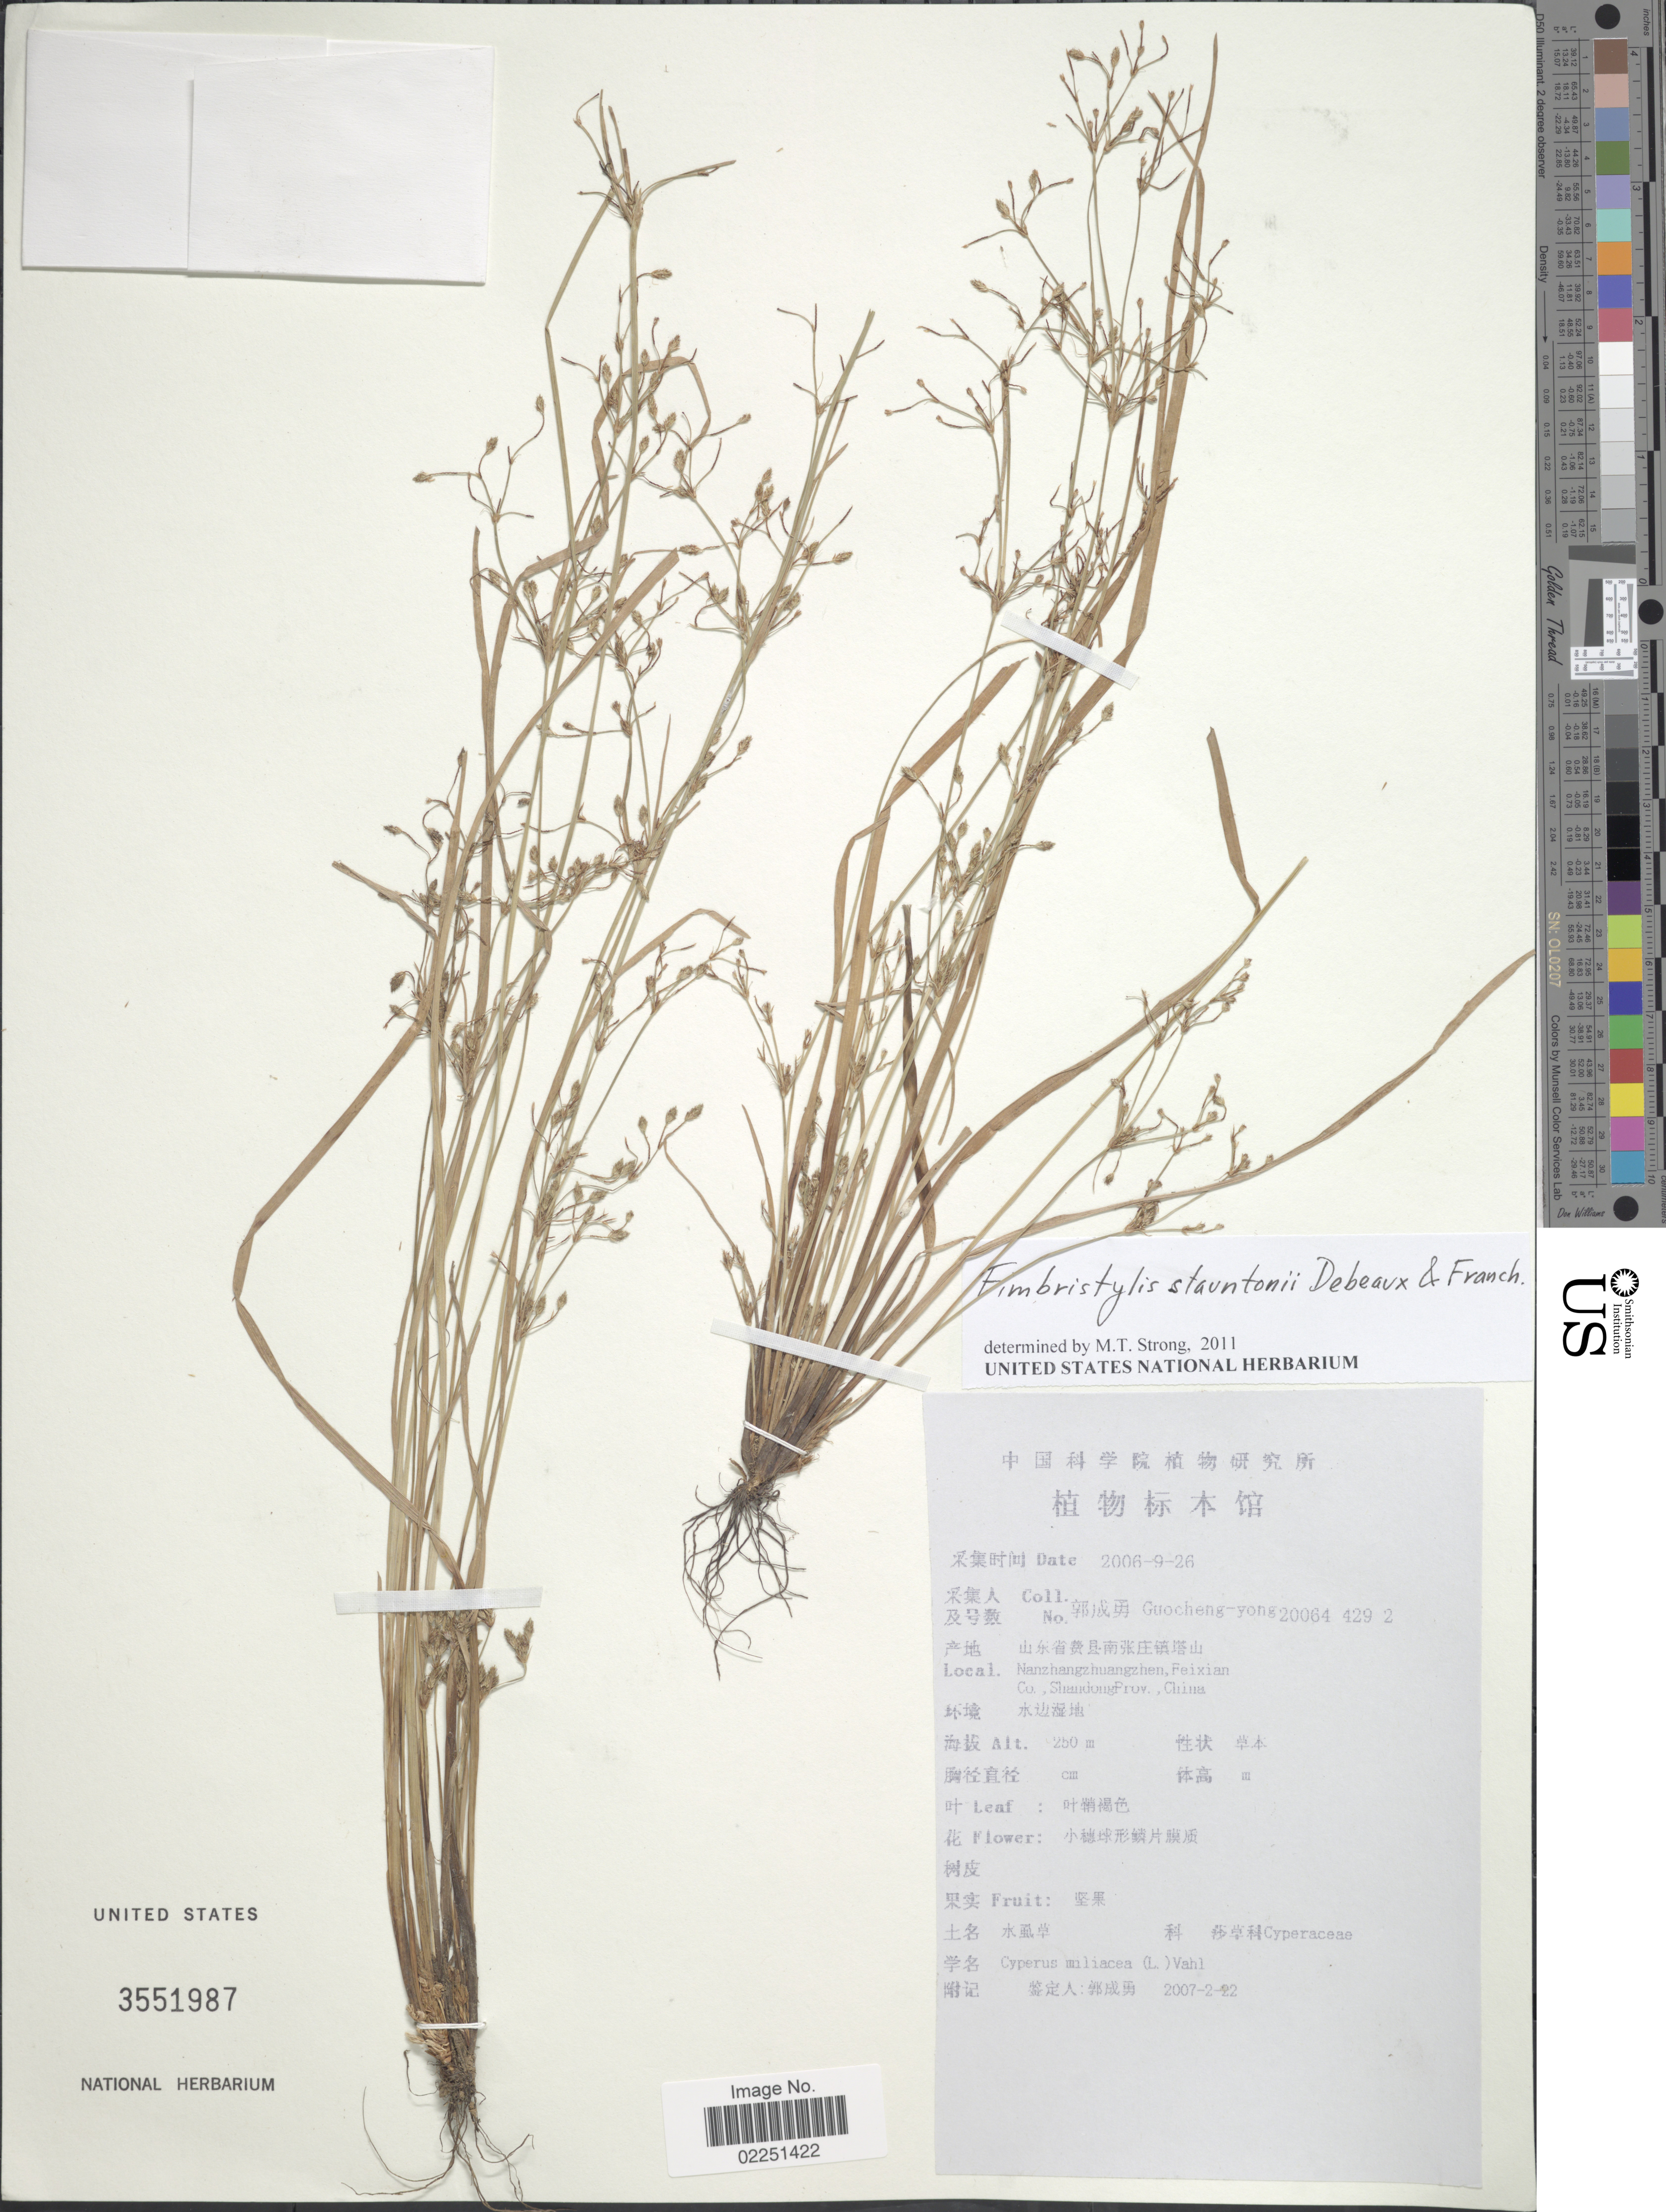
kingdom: Plantae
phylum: Tracheophyta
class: Liliopsida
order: Poales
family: Cyperaceae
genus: Fimbristylis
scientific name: Fimbristylis stauntonii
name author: Debeaux & Franch.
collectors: Goucheng-yong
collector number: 20064292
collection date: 2006-09-26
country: China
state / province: Shandong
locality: Nanzhangzhuangzhen, Feixian Co., Shandong Prov.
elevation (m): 250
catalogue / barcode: US 3551987